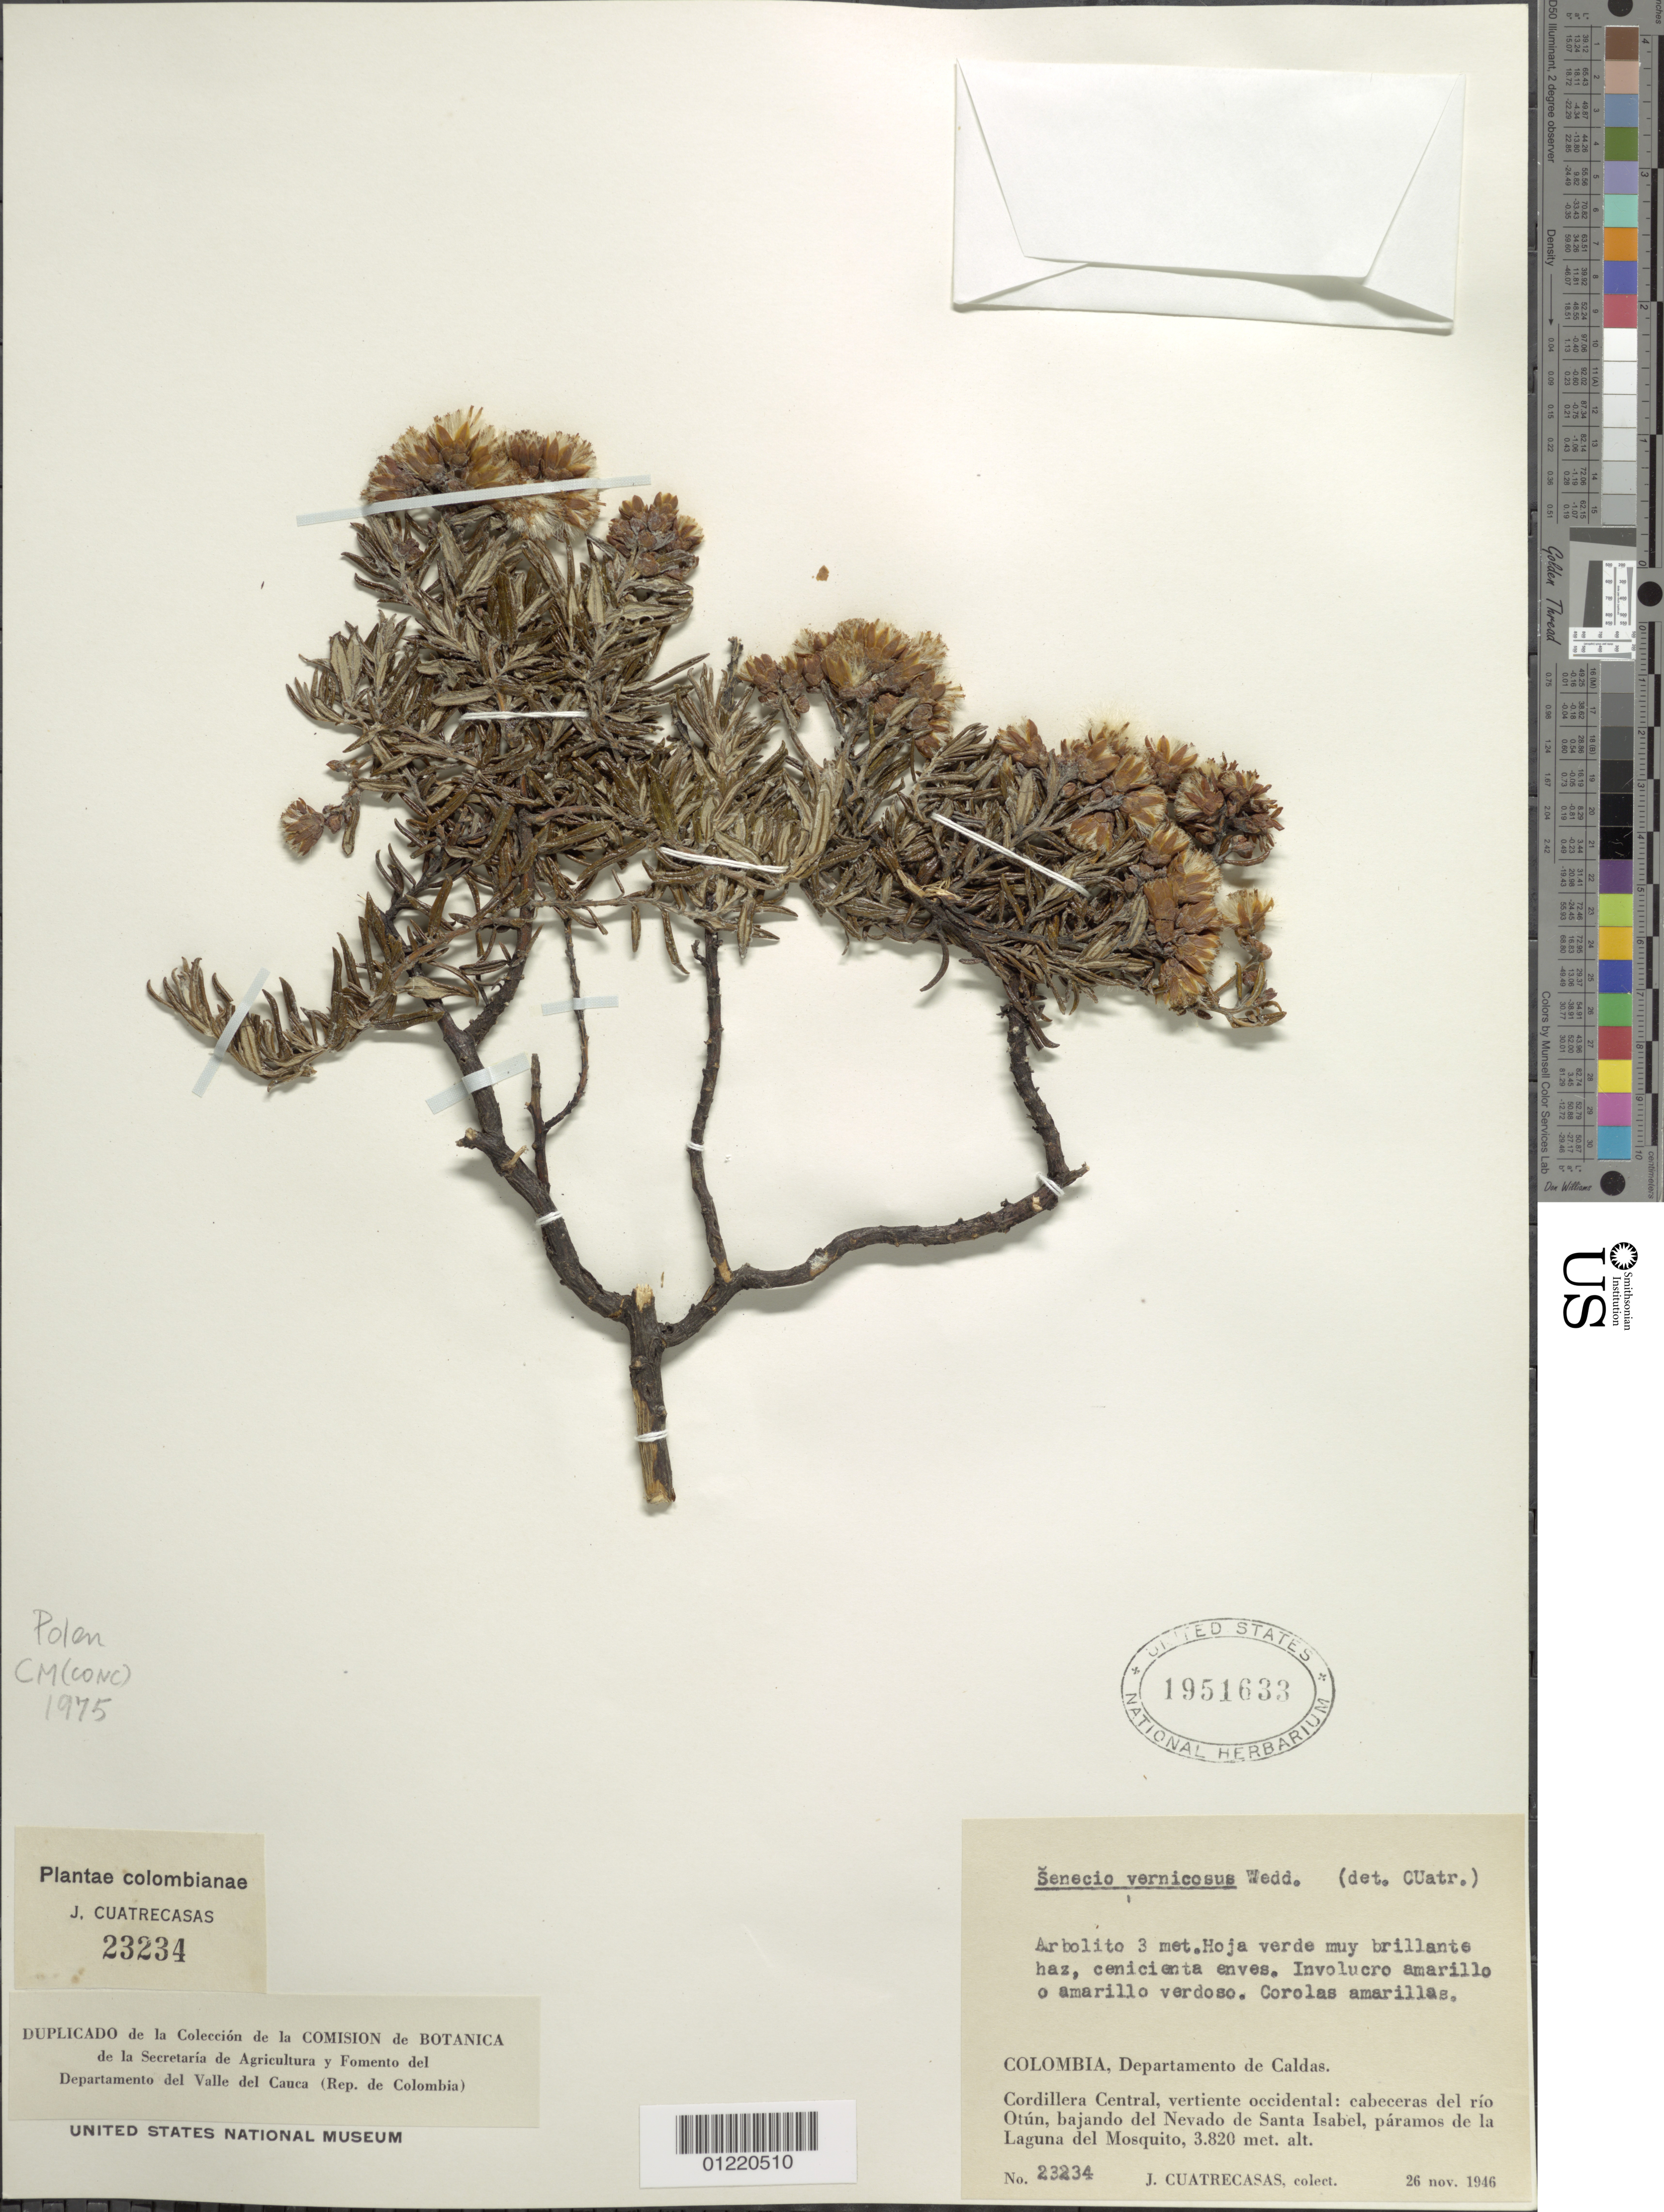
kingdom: Plantae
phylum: Tracheophyta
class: Magnoliopsida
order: Asterales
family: Asteraceae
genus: Pentacalia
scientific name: Pentacalia vernicosa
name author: (Sch. Bip. ex Wedd.) Cuatrec.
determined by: Cuatrecasas, J.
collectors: J. Cuatrecasas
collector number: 23234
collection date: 1946-11-26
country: Colombia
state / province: Caldas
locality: Cordillera central, vertiente occidental: cabeceras del río Otún, bajando del Nevado de Santa Isabel, páramos de la Laguna del Mosquito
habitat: Paramos.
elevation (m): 3820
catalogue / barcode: US 1951633